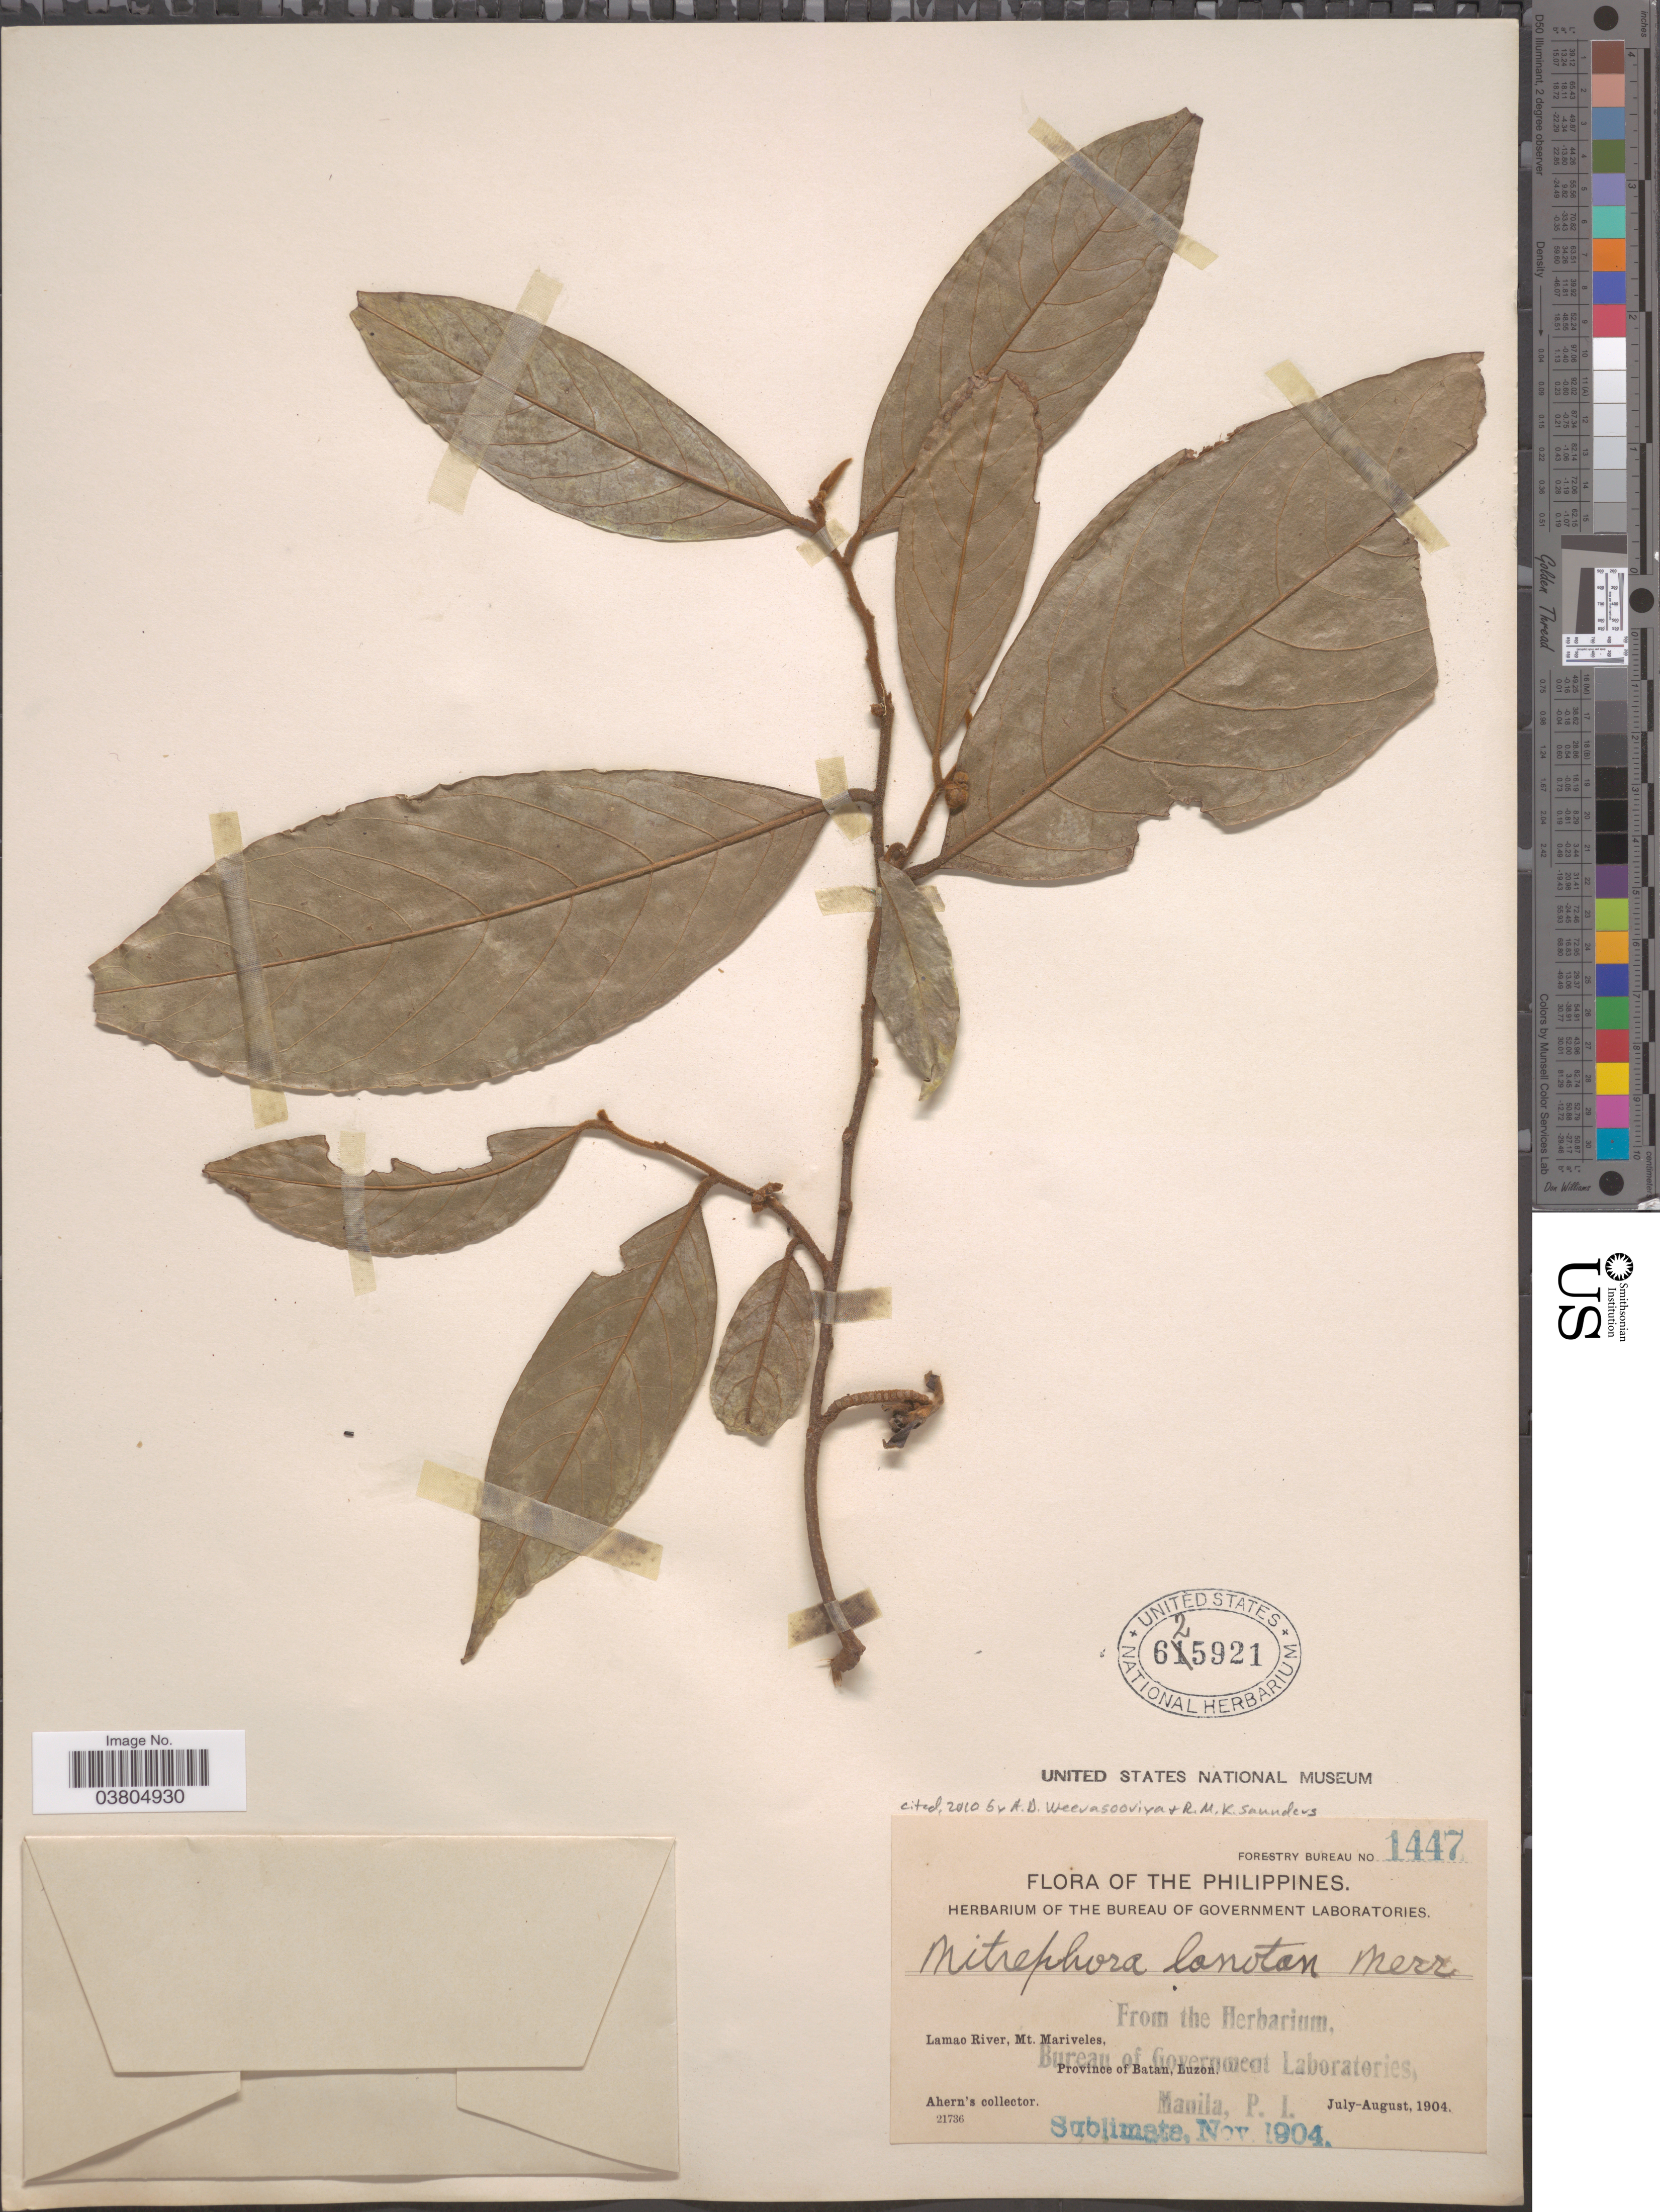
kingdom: Plantae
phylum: Tracheophyta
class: Magnoliopsida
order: Magnoliales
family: Annonaceae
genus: Mitrephora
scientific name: Mitrephora lanotan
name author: (Blanco) Merr.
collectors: Ahern's collector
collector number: Forestry Bureau 1447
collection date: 1904-07/1907-08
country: Philippines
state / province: Cagayan Valley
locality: Lamao River, Mt. Mariveles, Province of Batan, Luzon.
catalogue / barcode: US 625921